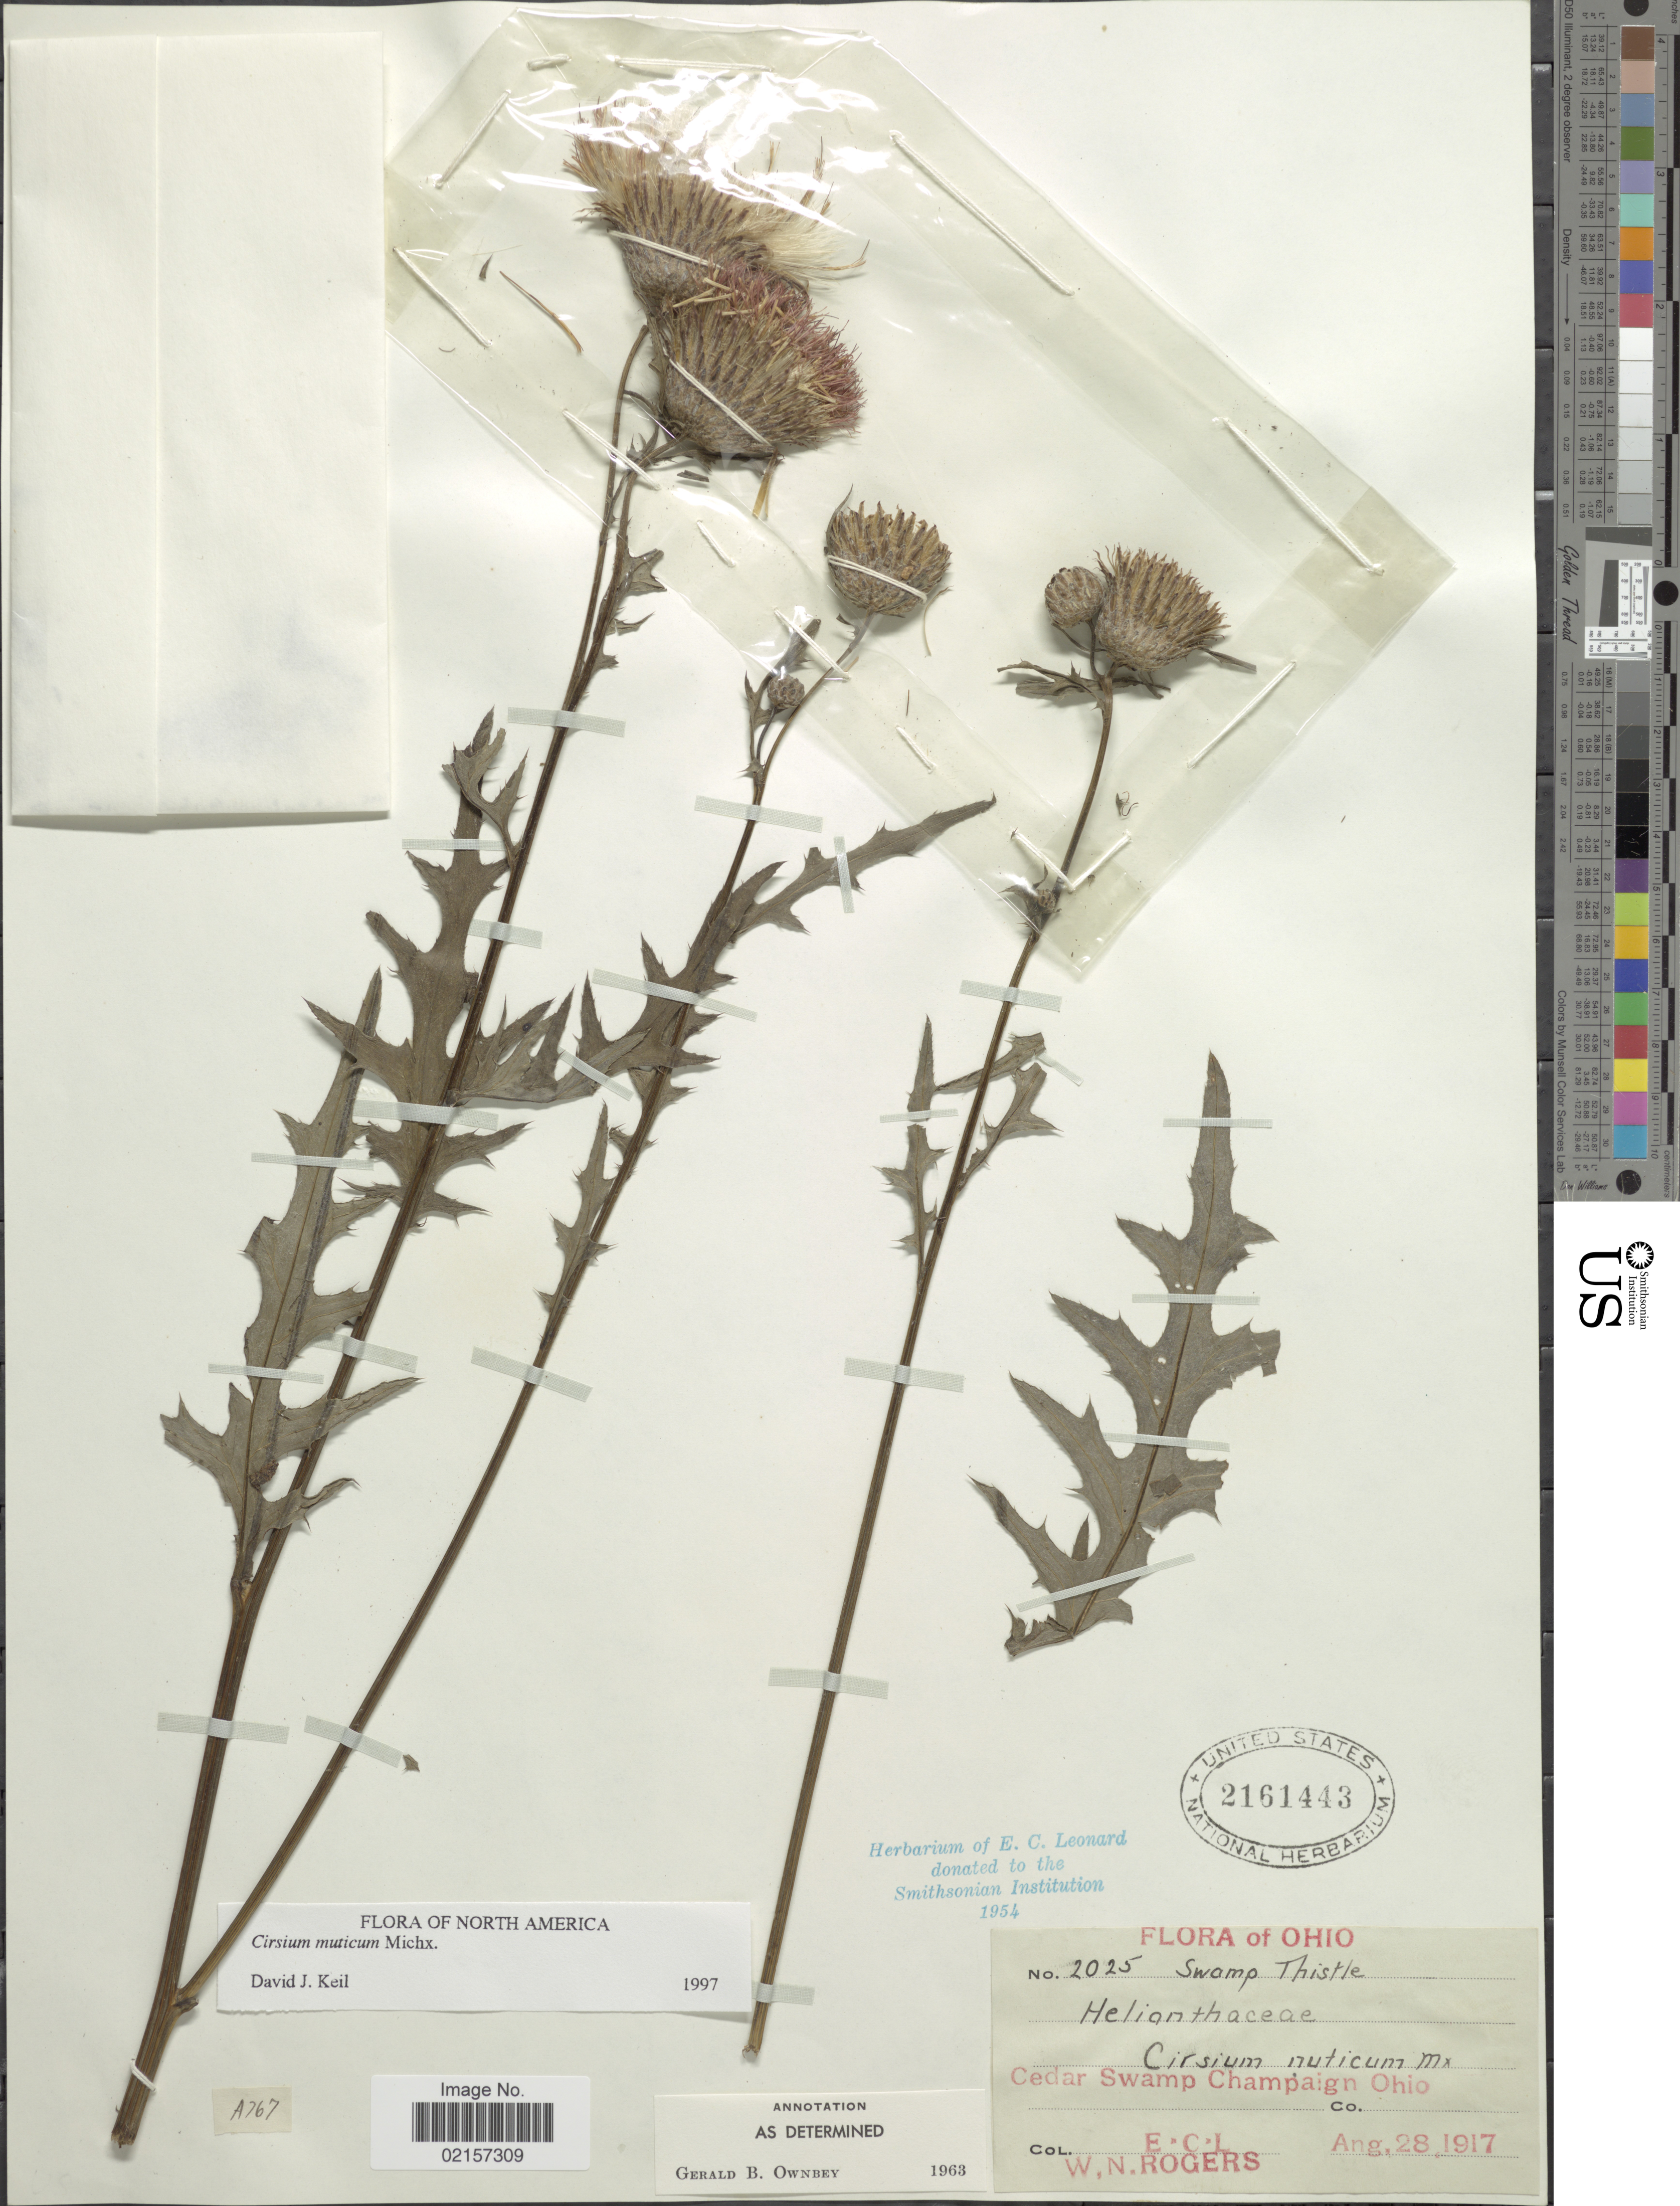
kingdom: Plantae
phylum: Tracheophyta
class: Magnoliopsida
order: Asterales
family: Asteraceae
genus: Cirsium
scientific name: Cirsium muticum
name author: Michx.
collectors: E. C. Leonard & W. Rogers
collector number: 2025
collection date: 1917-08-28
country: United States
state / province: Ohio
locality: Cedar Swamp Champaign Co.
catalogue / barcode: US 2161443